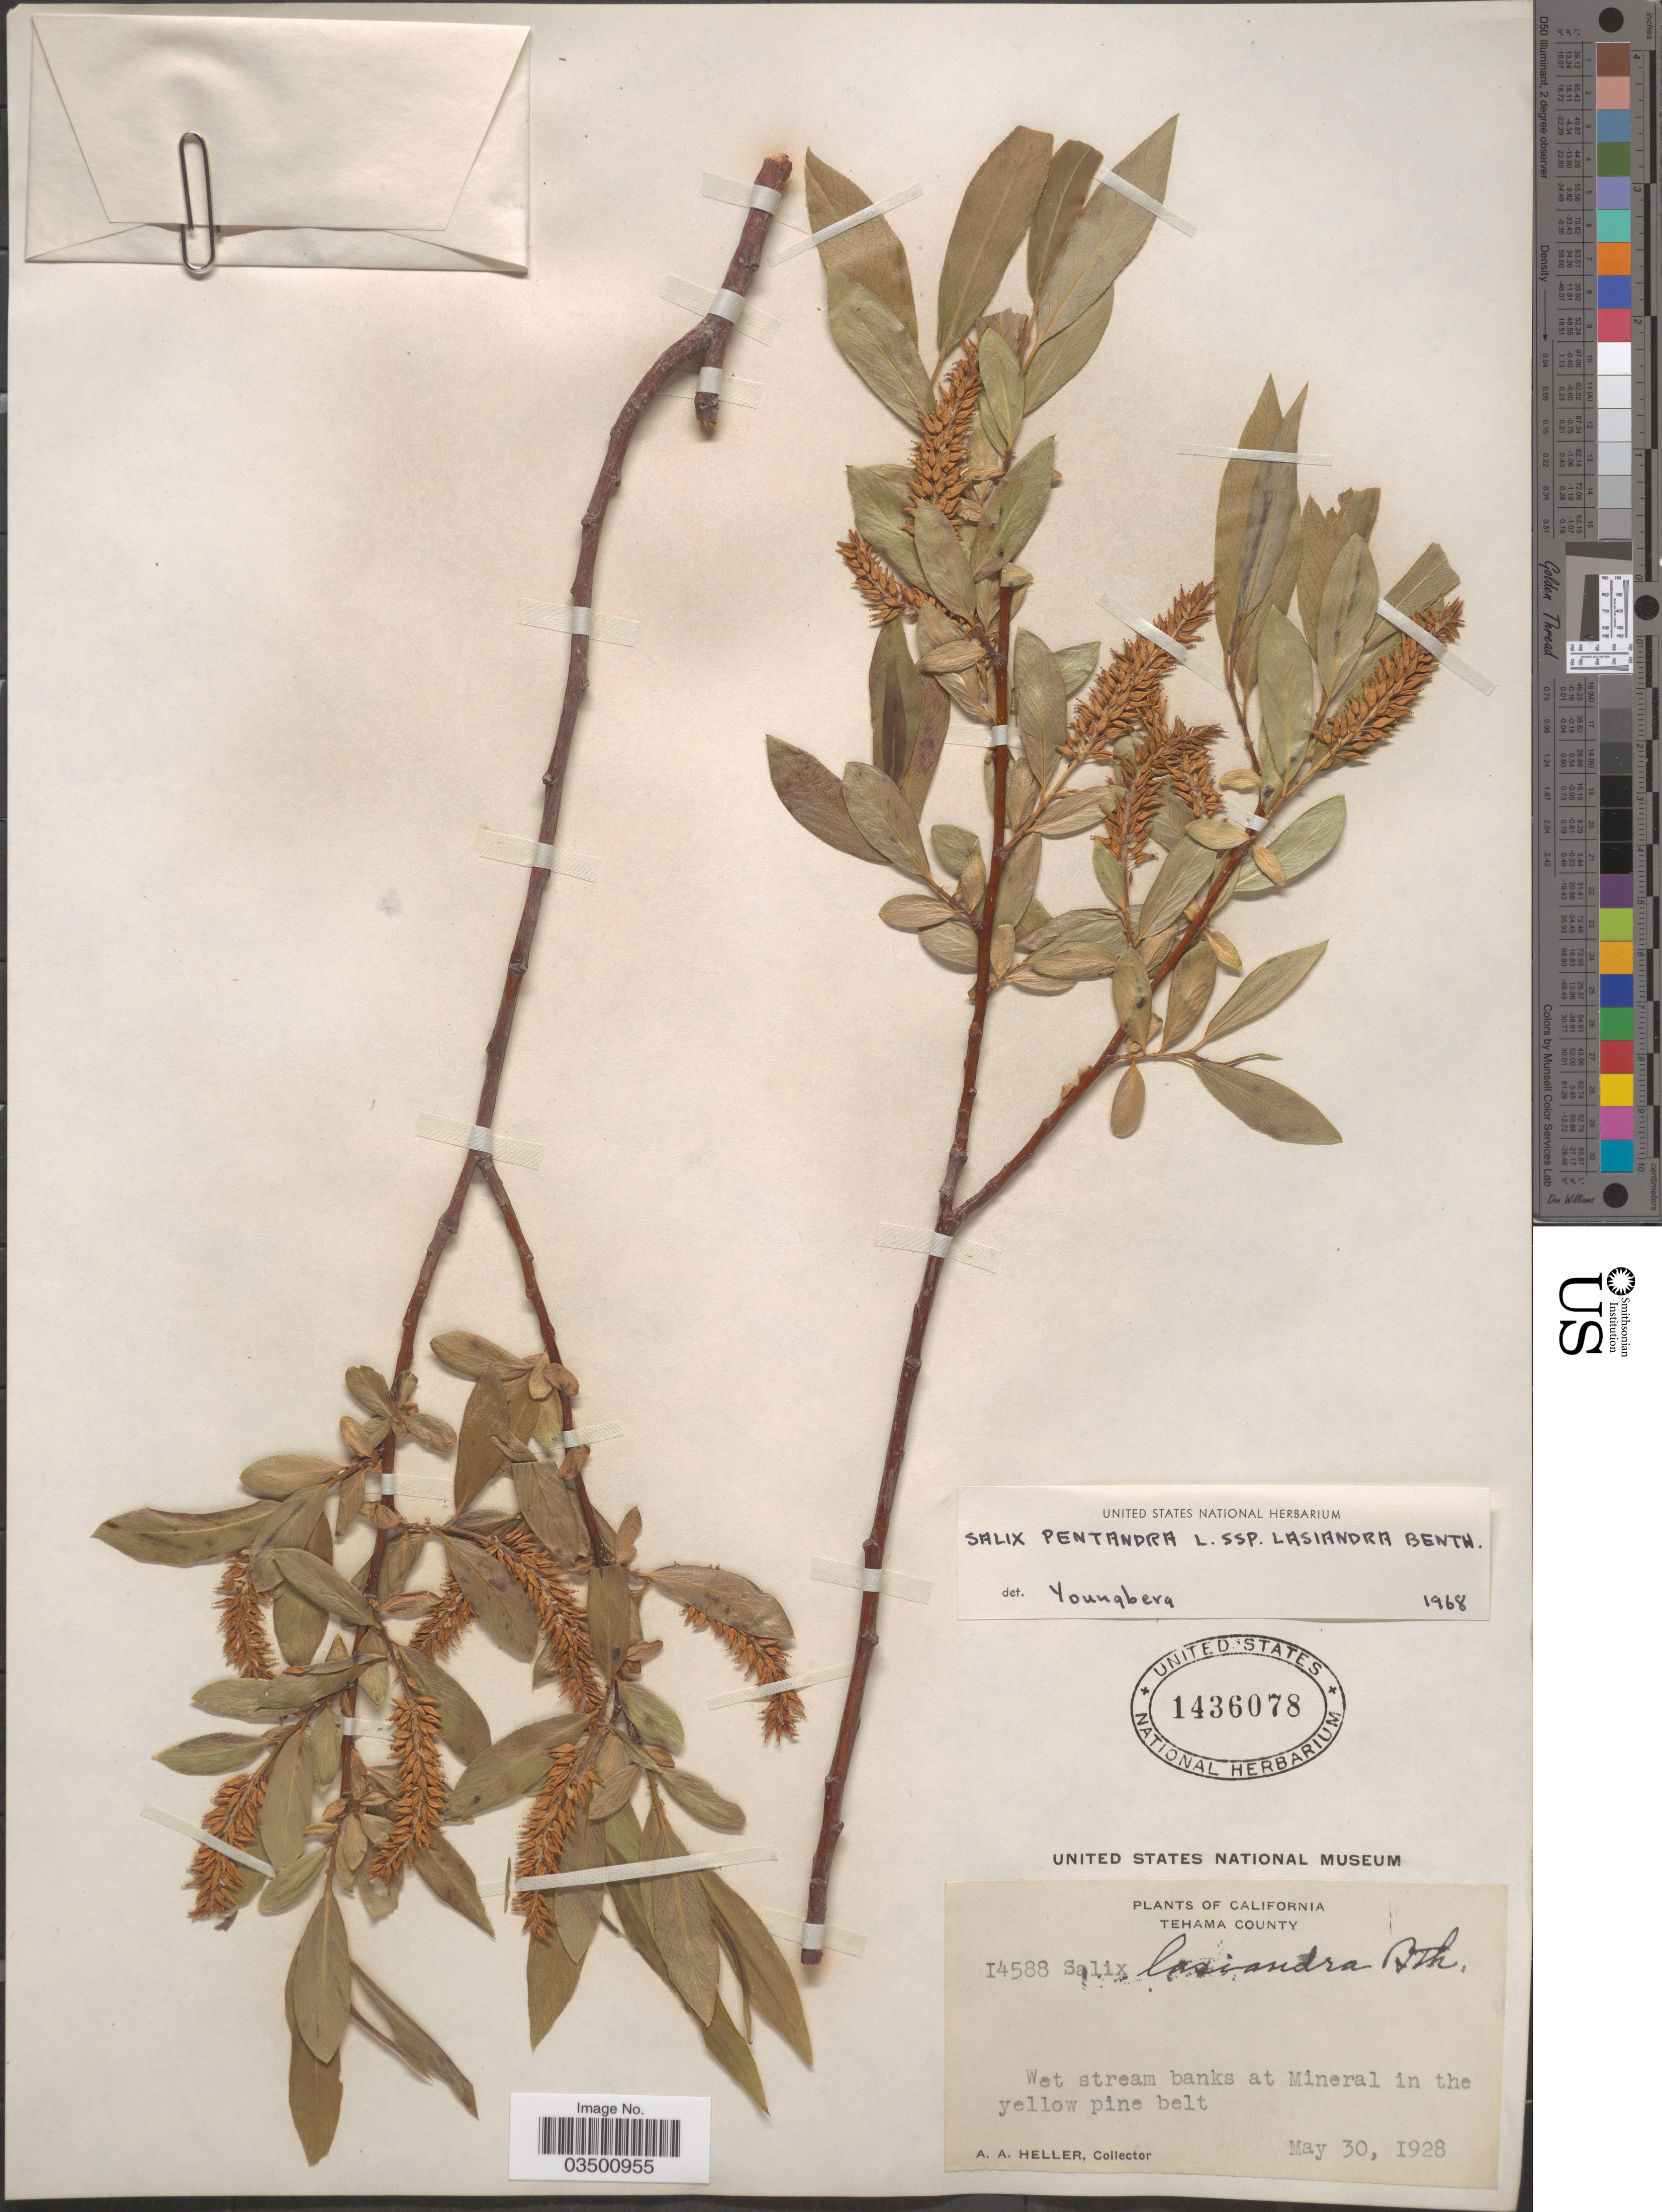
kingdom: Plantae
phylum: Tracheophyta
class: Magnoliopsida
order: Malpighiales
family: Salicaceae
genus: Salix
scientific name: Salix lasiandra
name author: Benth.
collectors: A. A. Heller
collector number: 14588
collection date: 1928-05-30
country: United States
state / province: California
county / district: Tehama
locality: Tehama County. Wet stream banks at Mineral in the yellow pine belt.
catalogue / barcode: US 1436078